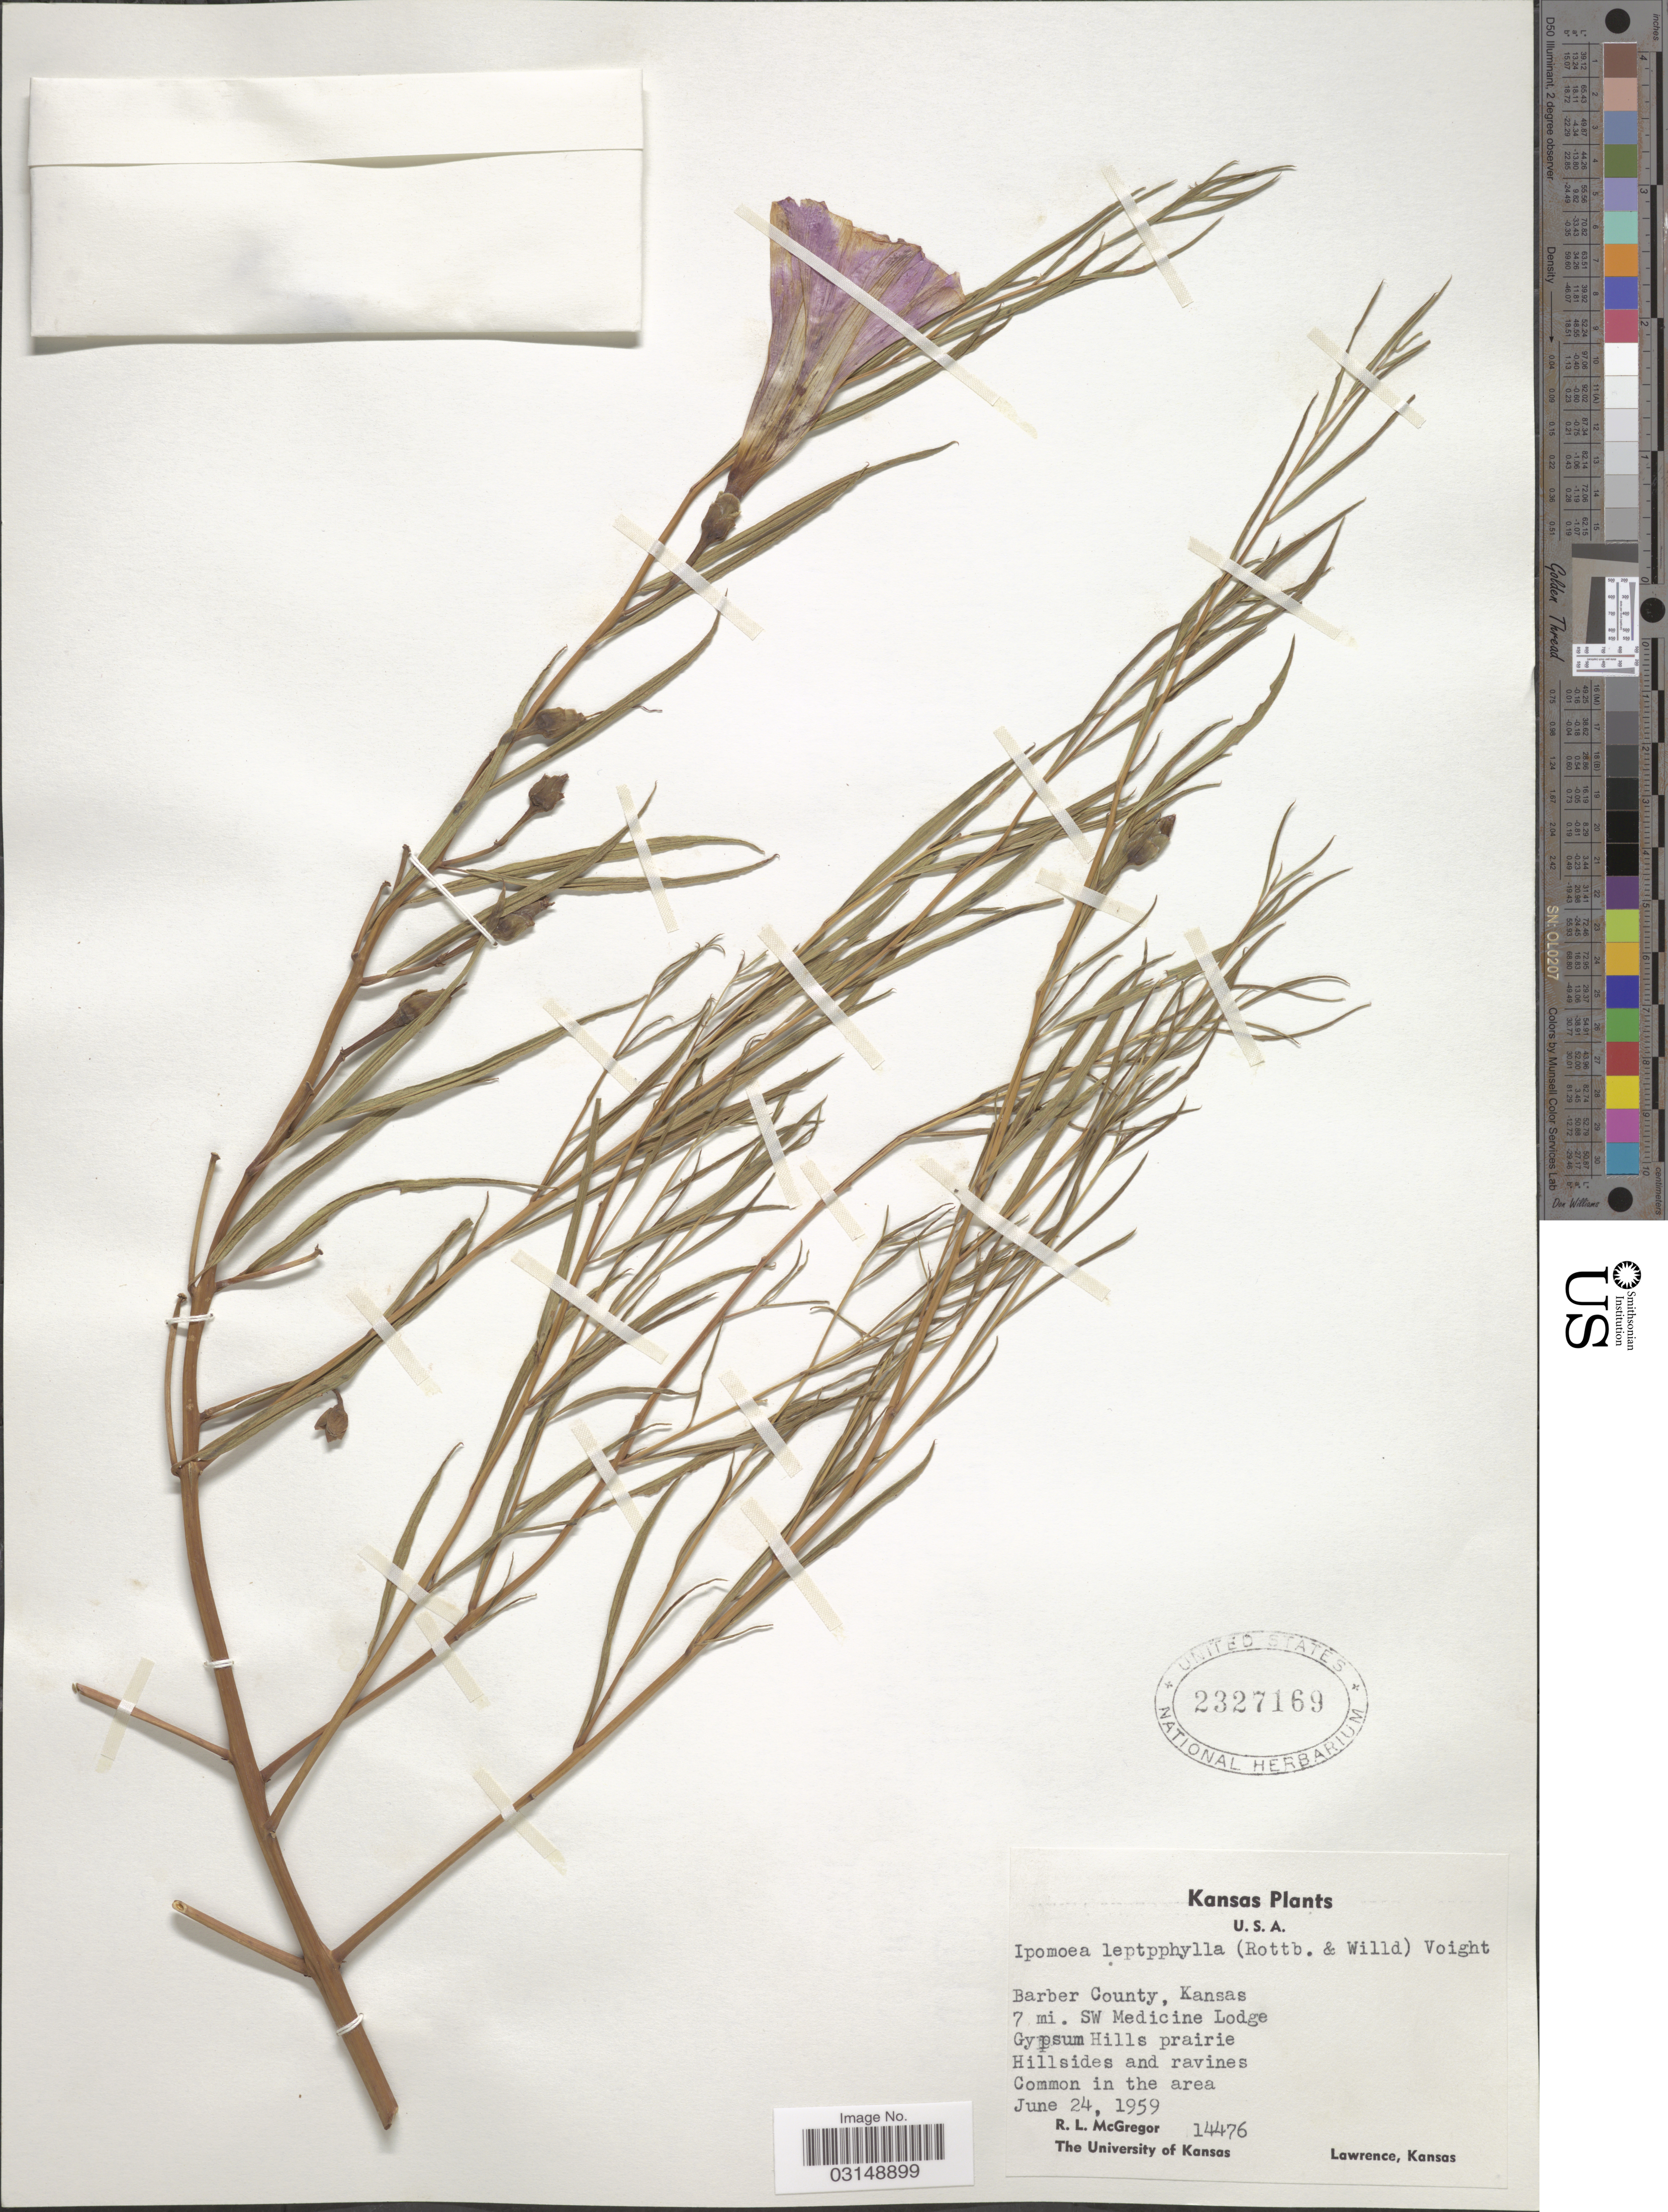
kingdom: Plantae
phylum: Tracheophyta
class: Magnoliopsida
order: Solanales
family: Convolvulaceae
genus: Ipomoea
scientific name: Ipomoea leptophylla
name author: Torr.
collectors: R. McGregor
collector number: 14476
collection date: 1959-06-24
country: United States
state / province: Kansas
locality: Barber County. 7 mi. SW Medicine Lodge. Gypsum Hills prairie. Hillsides and ravines.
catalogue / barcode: US 2327169